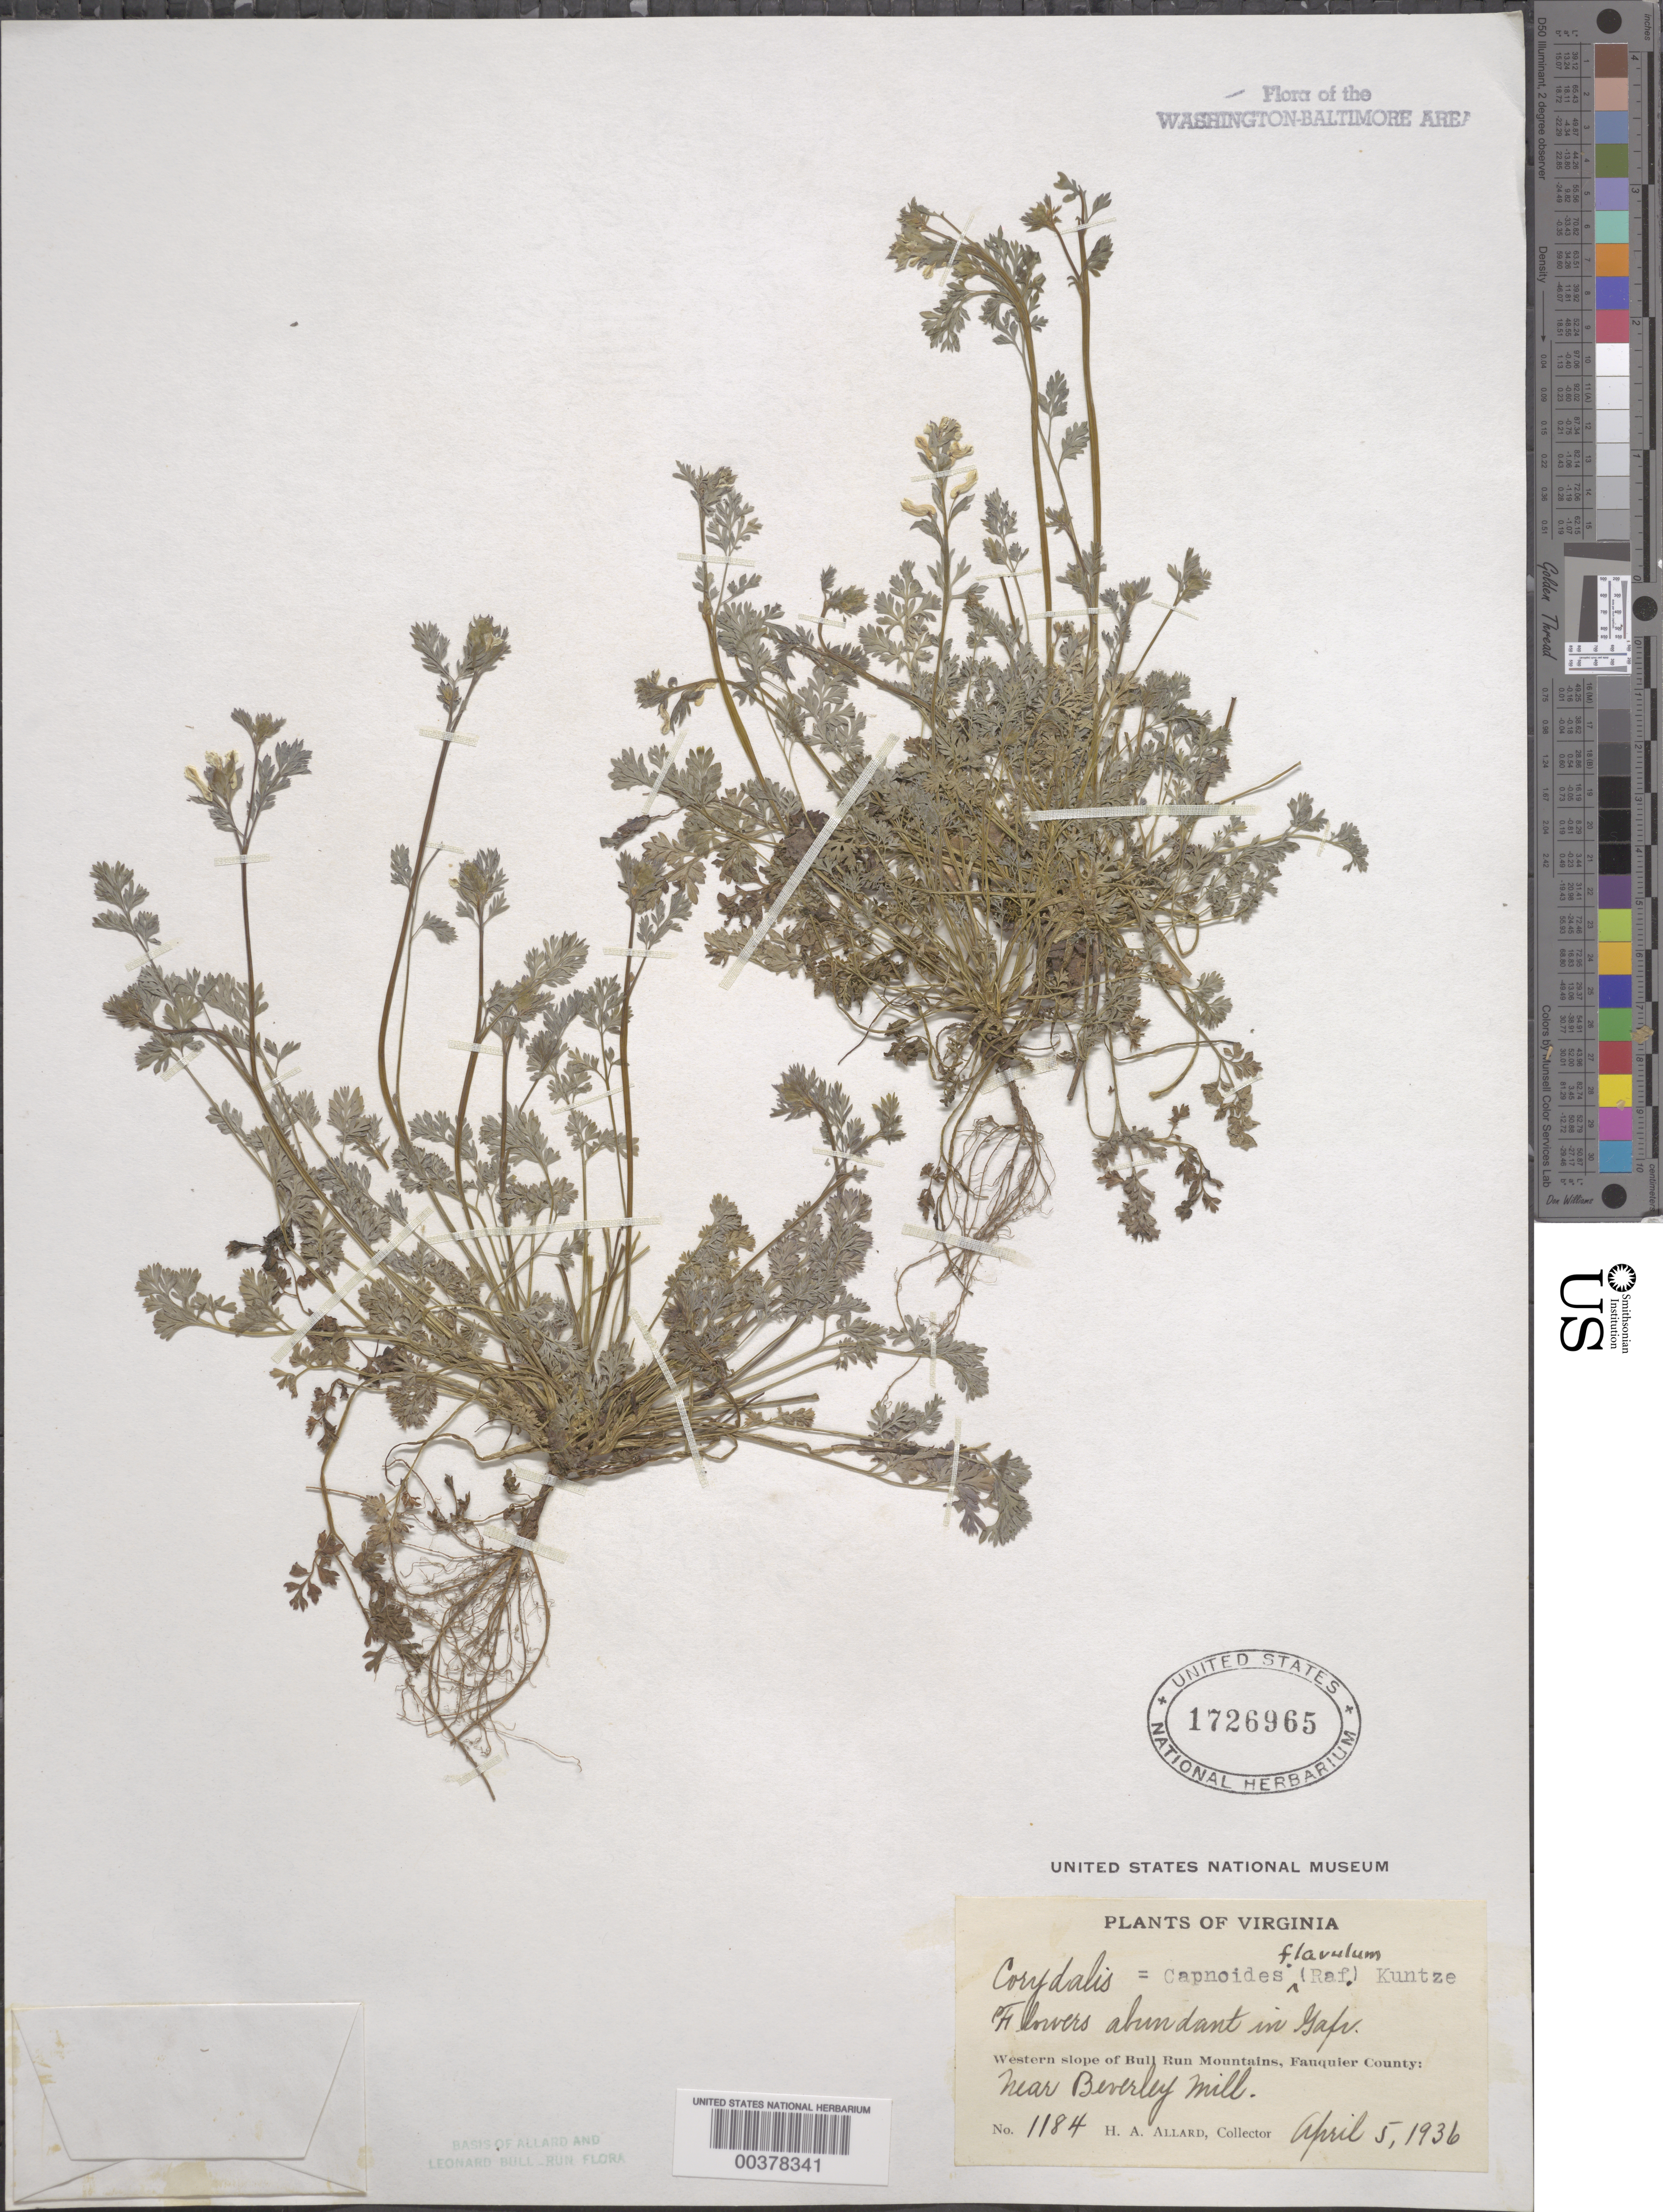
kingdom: Plantae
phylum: Tracheophyta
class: Magnoliopsida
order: Ranunculales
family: Papaveraceae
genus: Corydalis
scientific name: Corydalis flavula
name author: (Raf.) DC.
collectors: H. A. Allard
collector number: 1184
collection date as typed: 05 Apr 1936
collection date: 1936-04-05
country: United States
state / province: Virginia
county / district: Fauquier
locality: Beverley Mill vicinity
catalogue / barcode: US 1726965